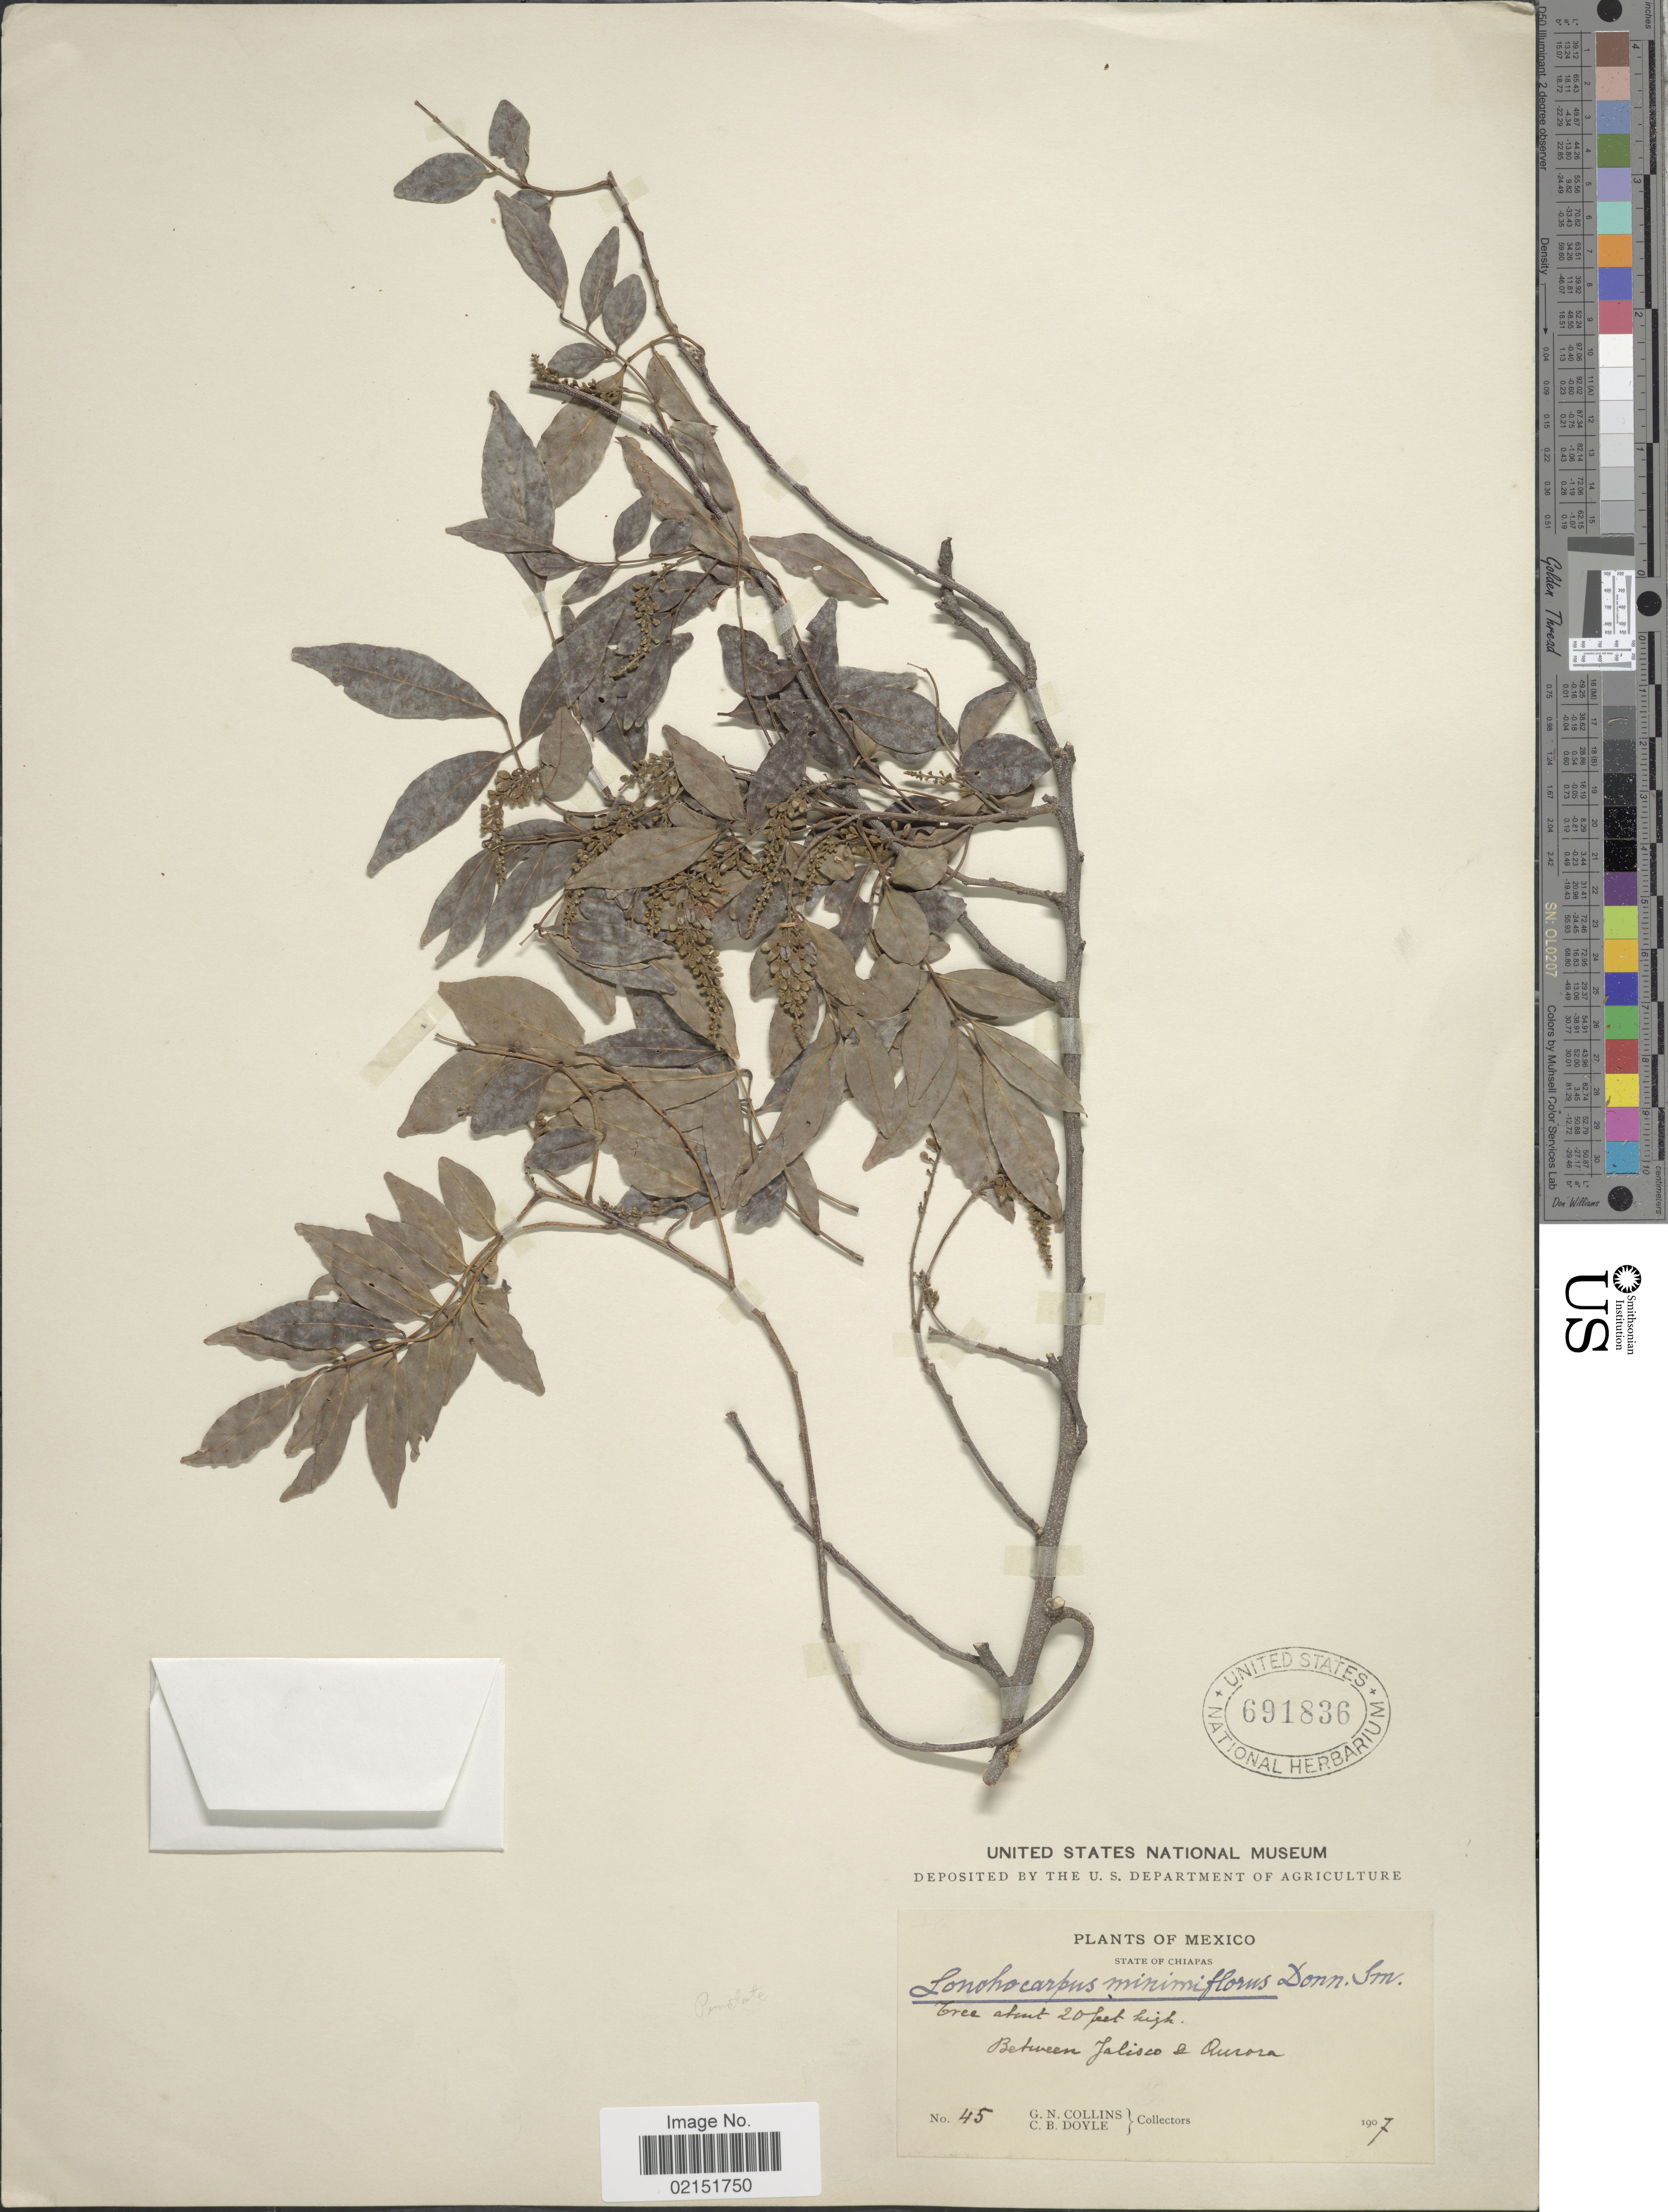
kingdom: Plantae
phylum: Tracheophyta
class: Magnoliopsida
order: Fabales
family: Fabaceae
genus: Lonchocarpus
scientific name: Lonchocarpus minimiflorus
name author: Donn. Sm.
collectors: G. Collins & C. Doyle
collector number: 45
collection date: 1907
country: Mexico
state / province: Chiapas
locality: Between Jalisco de Qurora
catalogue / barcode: US 691836